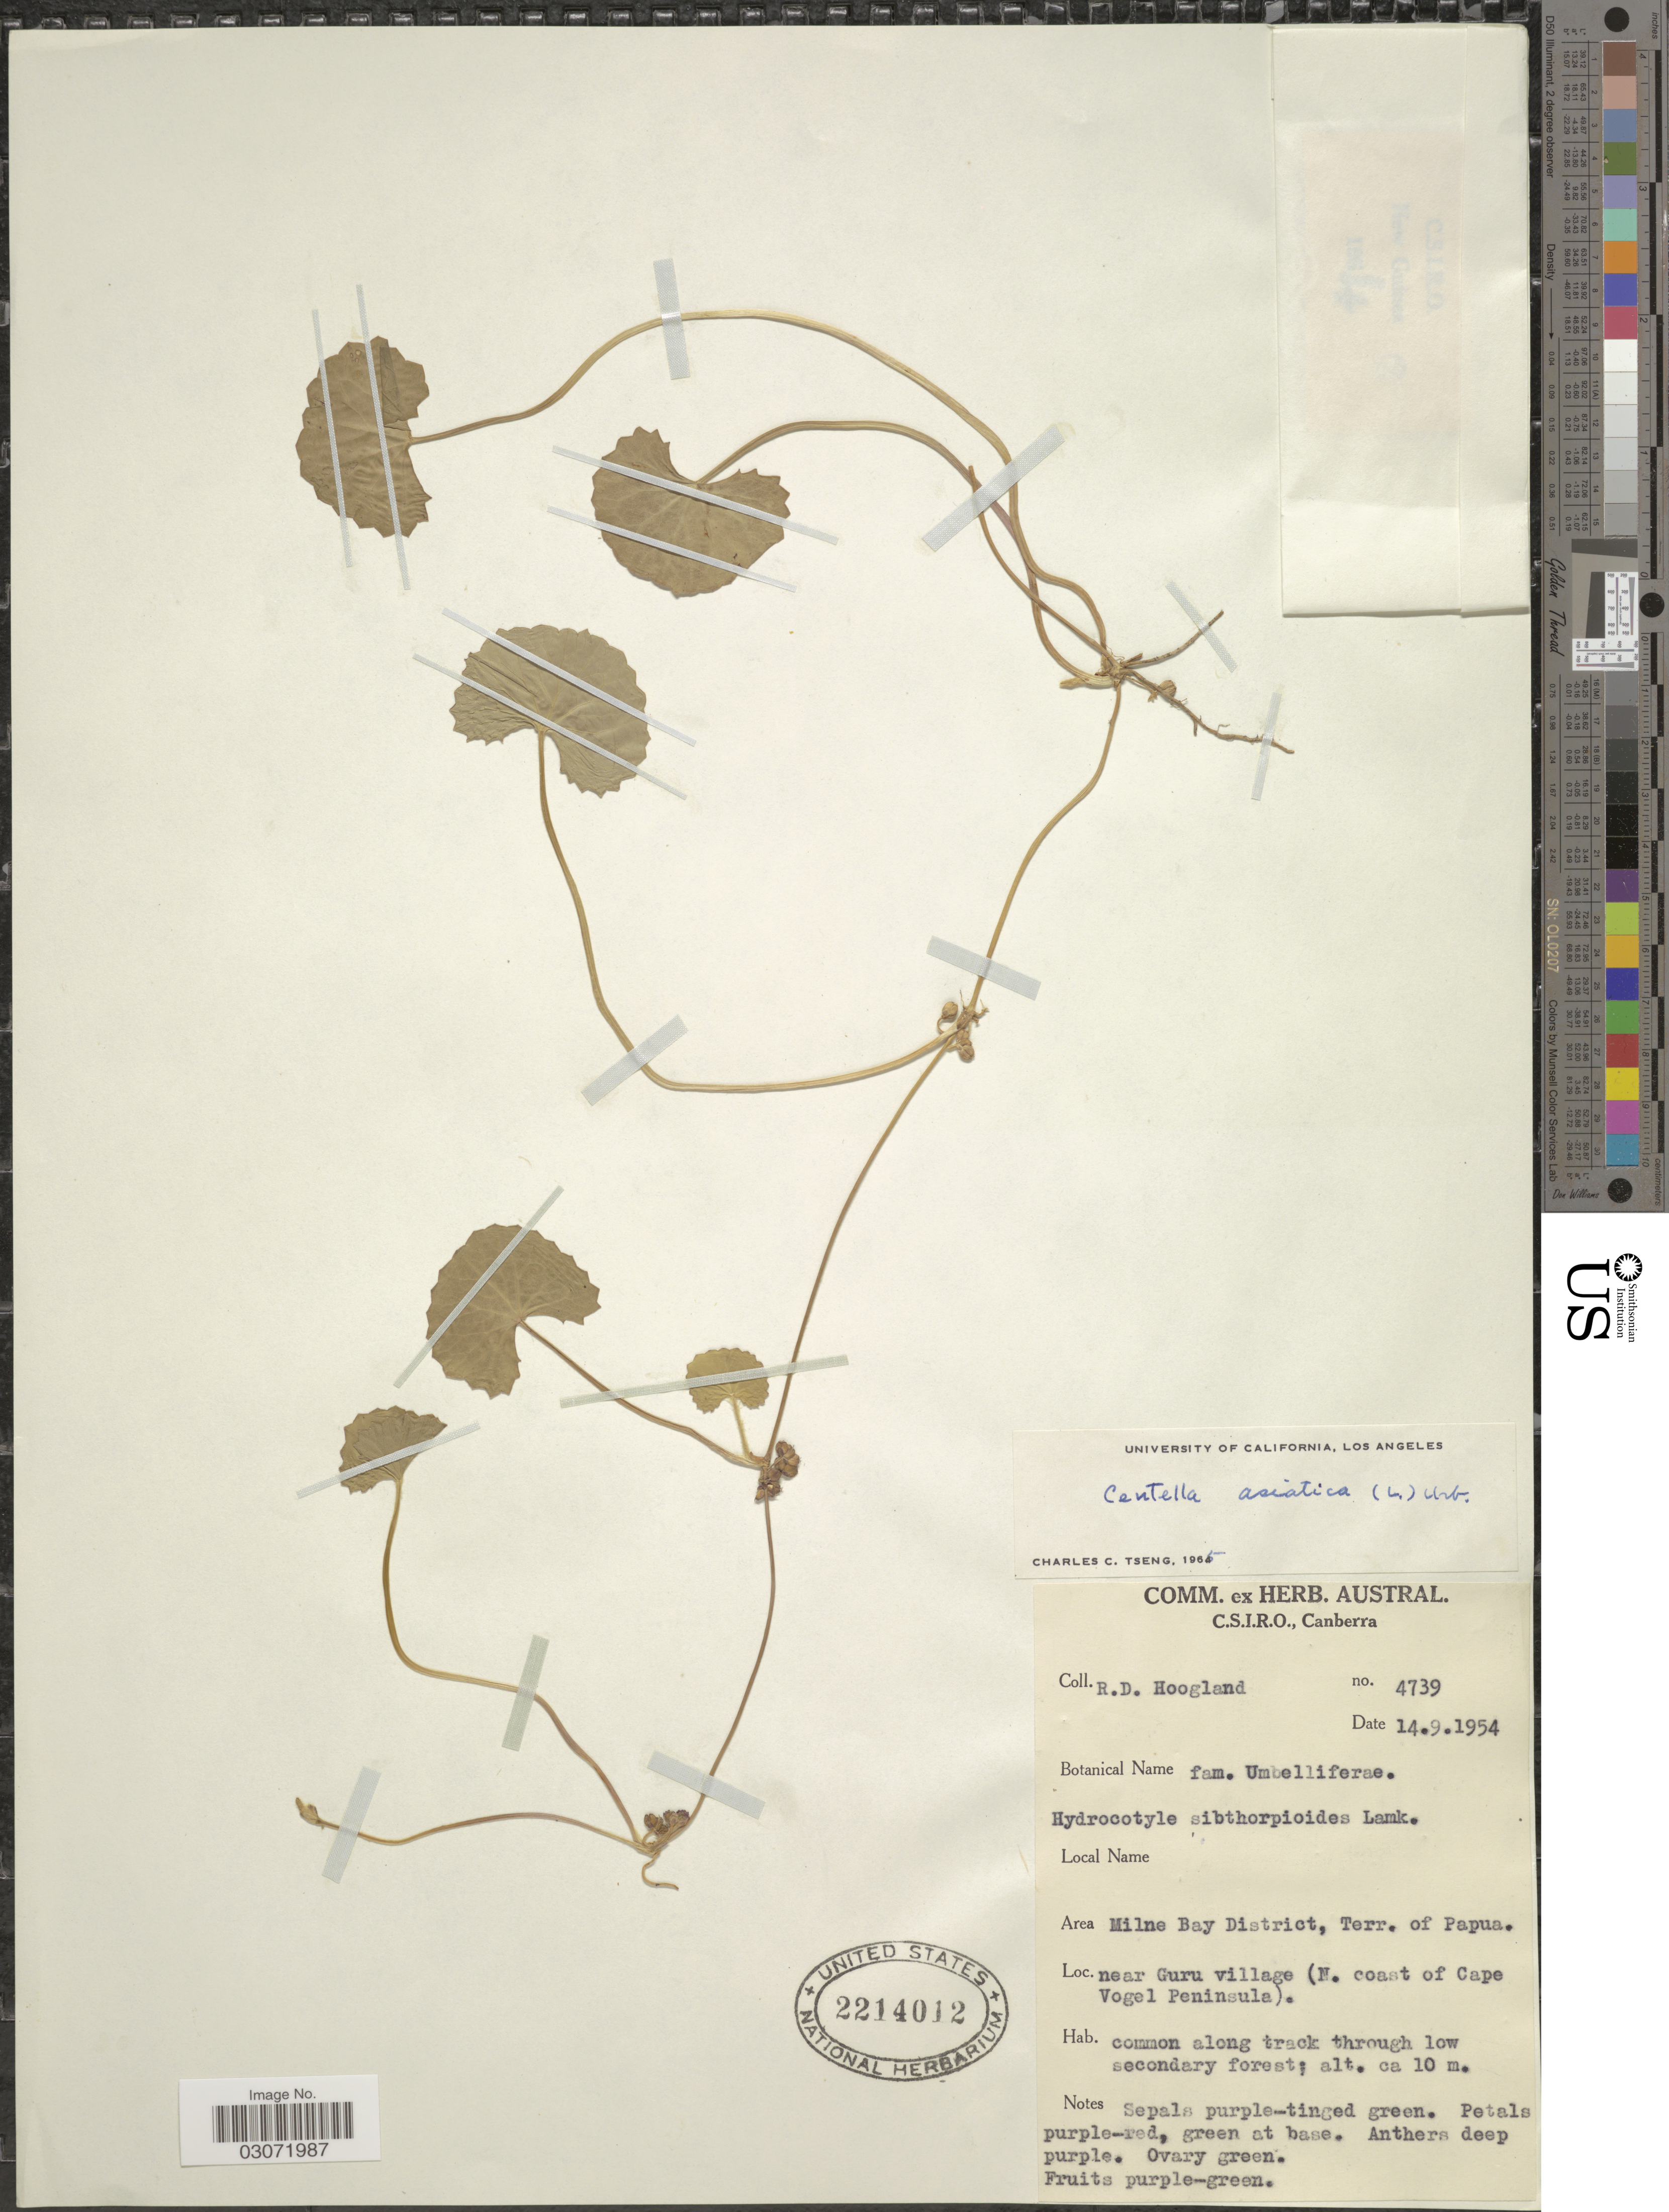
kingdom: Plantae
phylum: Tracheophyta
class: Magnoliopsida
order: Apiales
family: Apiaceae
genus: Centella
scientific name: Centella asiatica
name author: (L.) Urb.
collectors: R. D. Hoogland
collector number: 4739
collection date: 1954-09-14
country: Papua New Guinea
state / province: Milne Bay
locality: Milne Bay District, Terr. of Papua. Near Guru village (N. coast of Cape Vogel Peninsula).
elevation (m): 10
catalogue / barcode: US 2214012